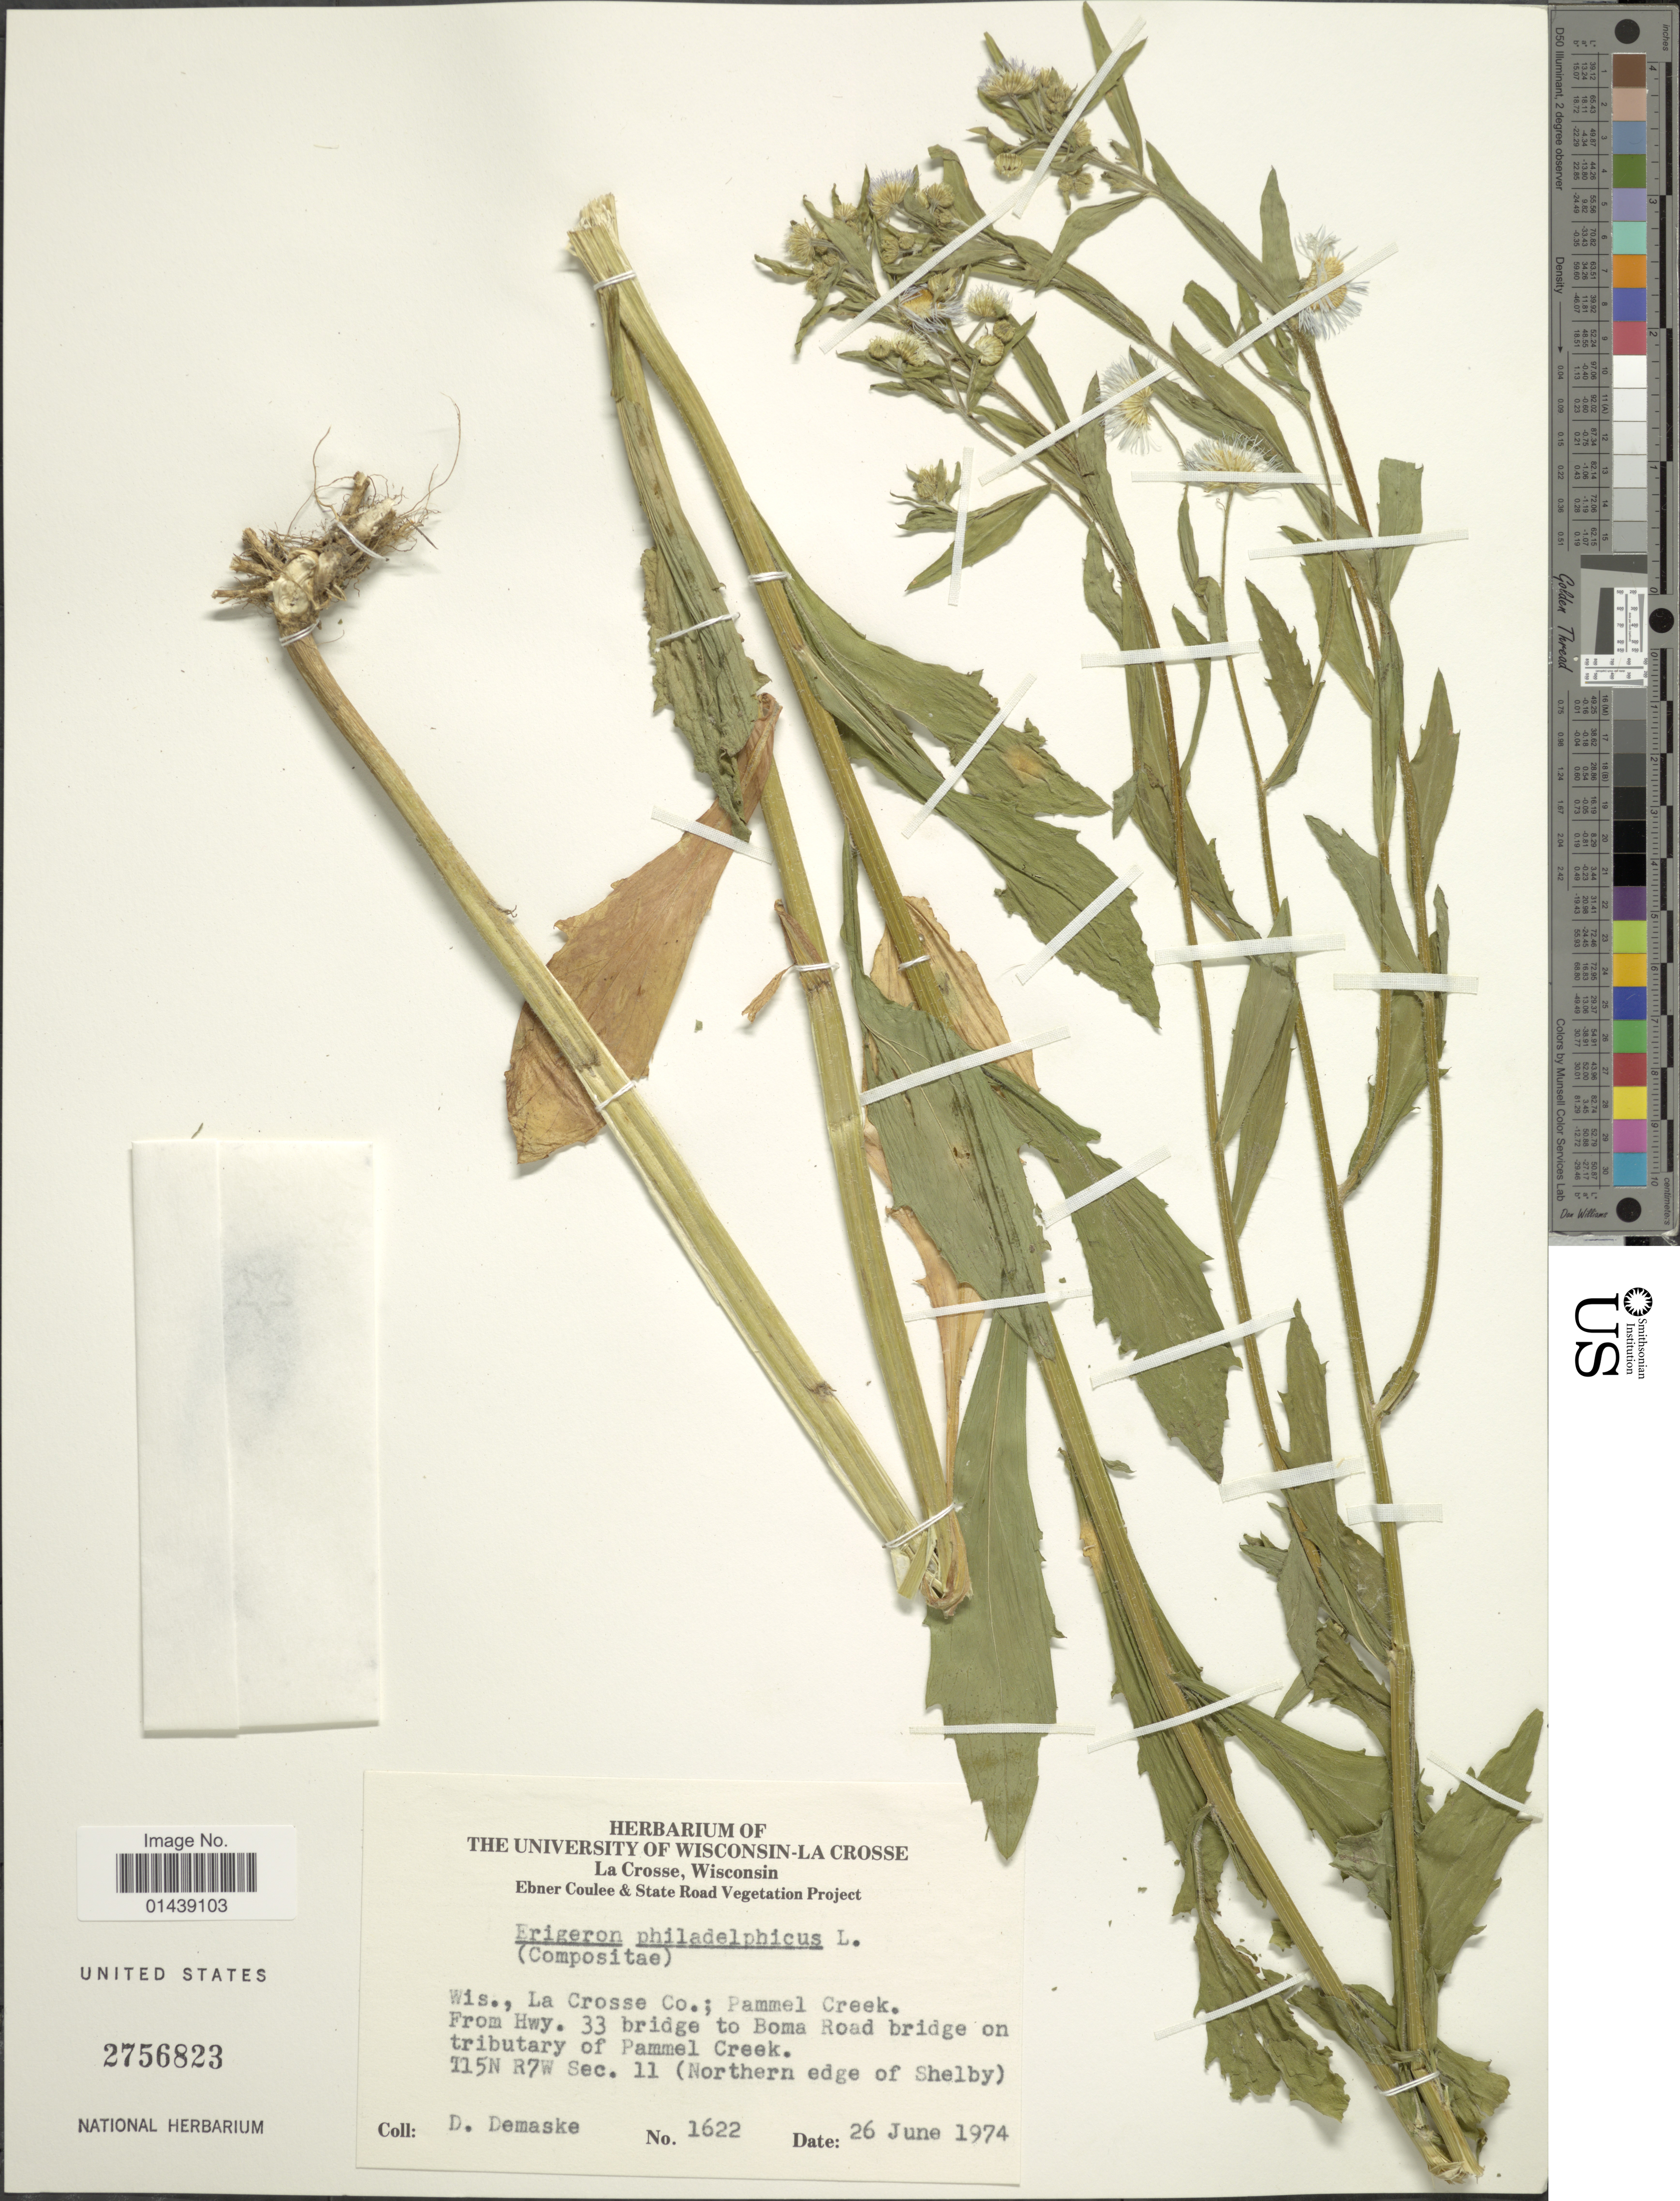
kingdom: Plantae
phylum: Tracheophyta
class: Magnoliopsida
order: Asterales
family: Asteraceae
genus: Erigeron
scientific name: Erigeron philadelphicus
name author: L.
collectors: D. Demaske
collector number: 1622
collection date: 1974-06-26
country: United States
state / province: Wisconsin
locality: La Crosse Co.; Pammel Creek. From Hwy. 33 bridge to Boma Road bridge on tributary of Pammel Creek. T15N R7W Sec. 11. (Northern edge of Shelby)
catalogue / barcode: US 2756823